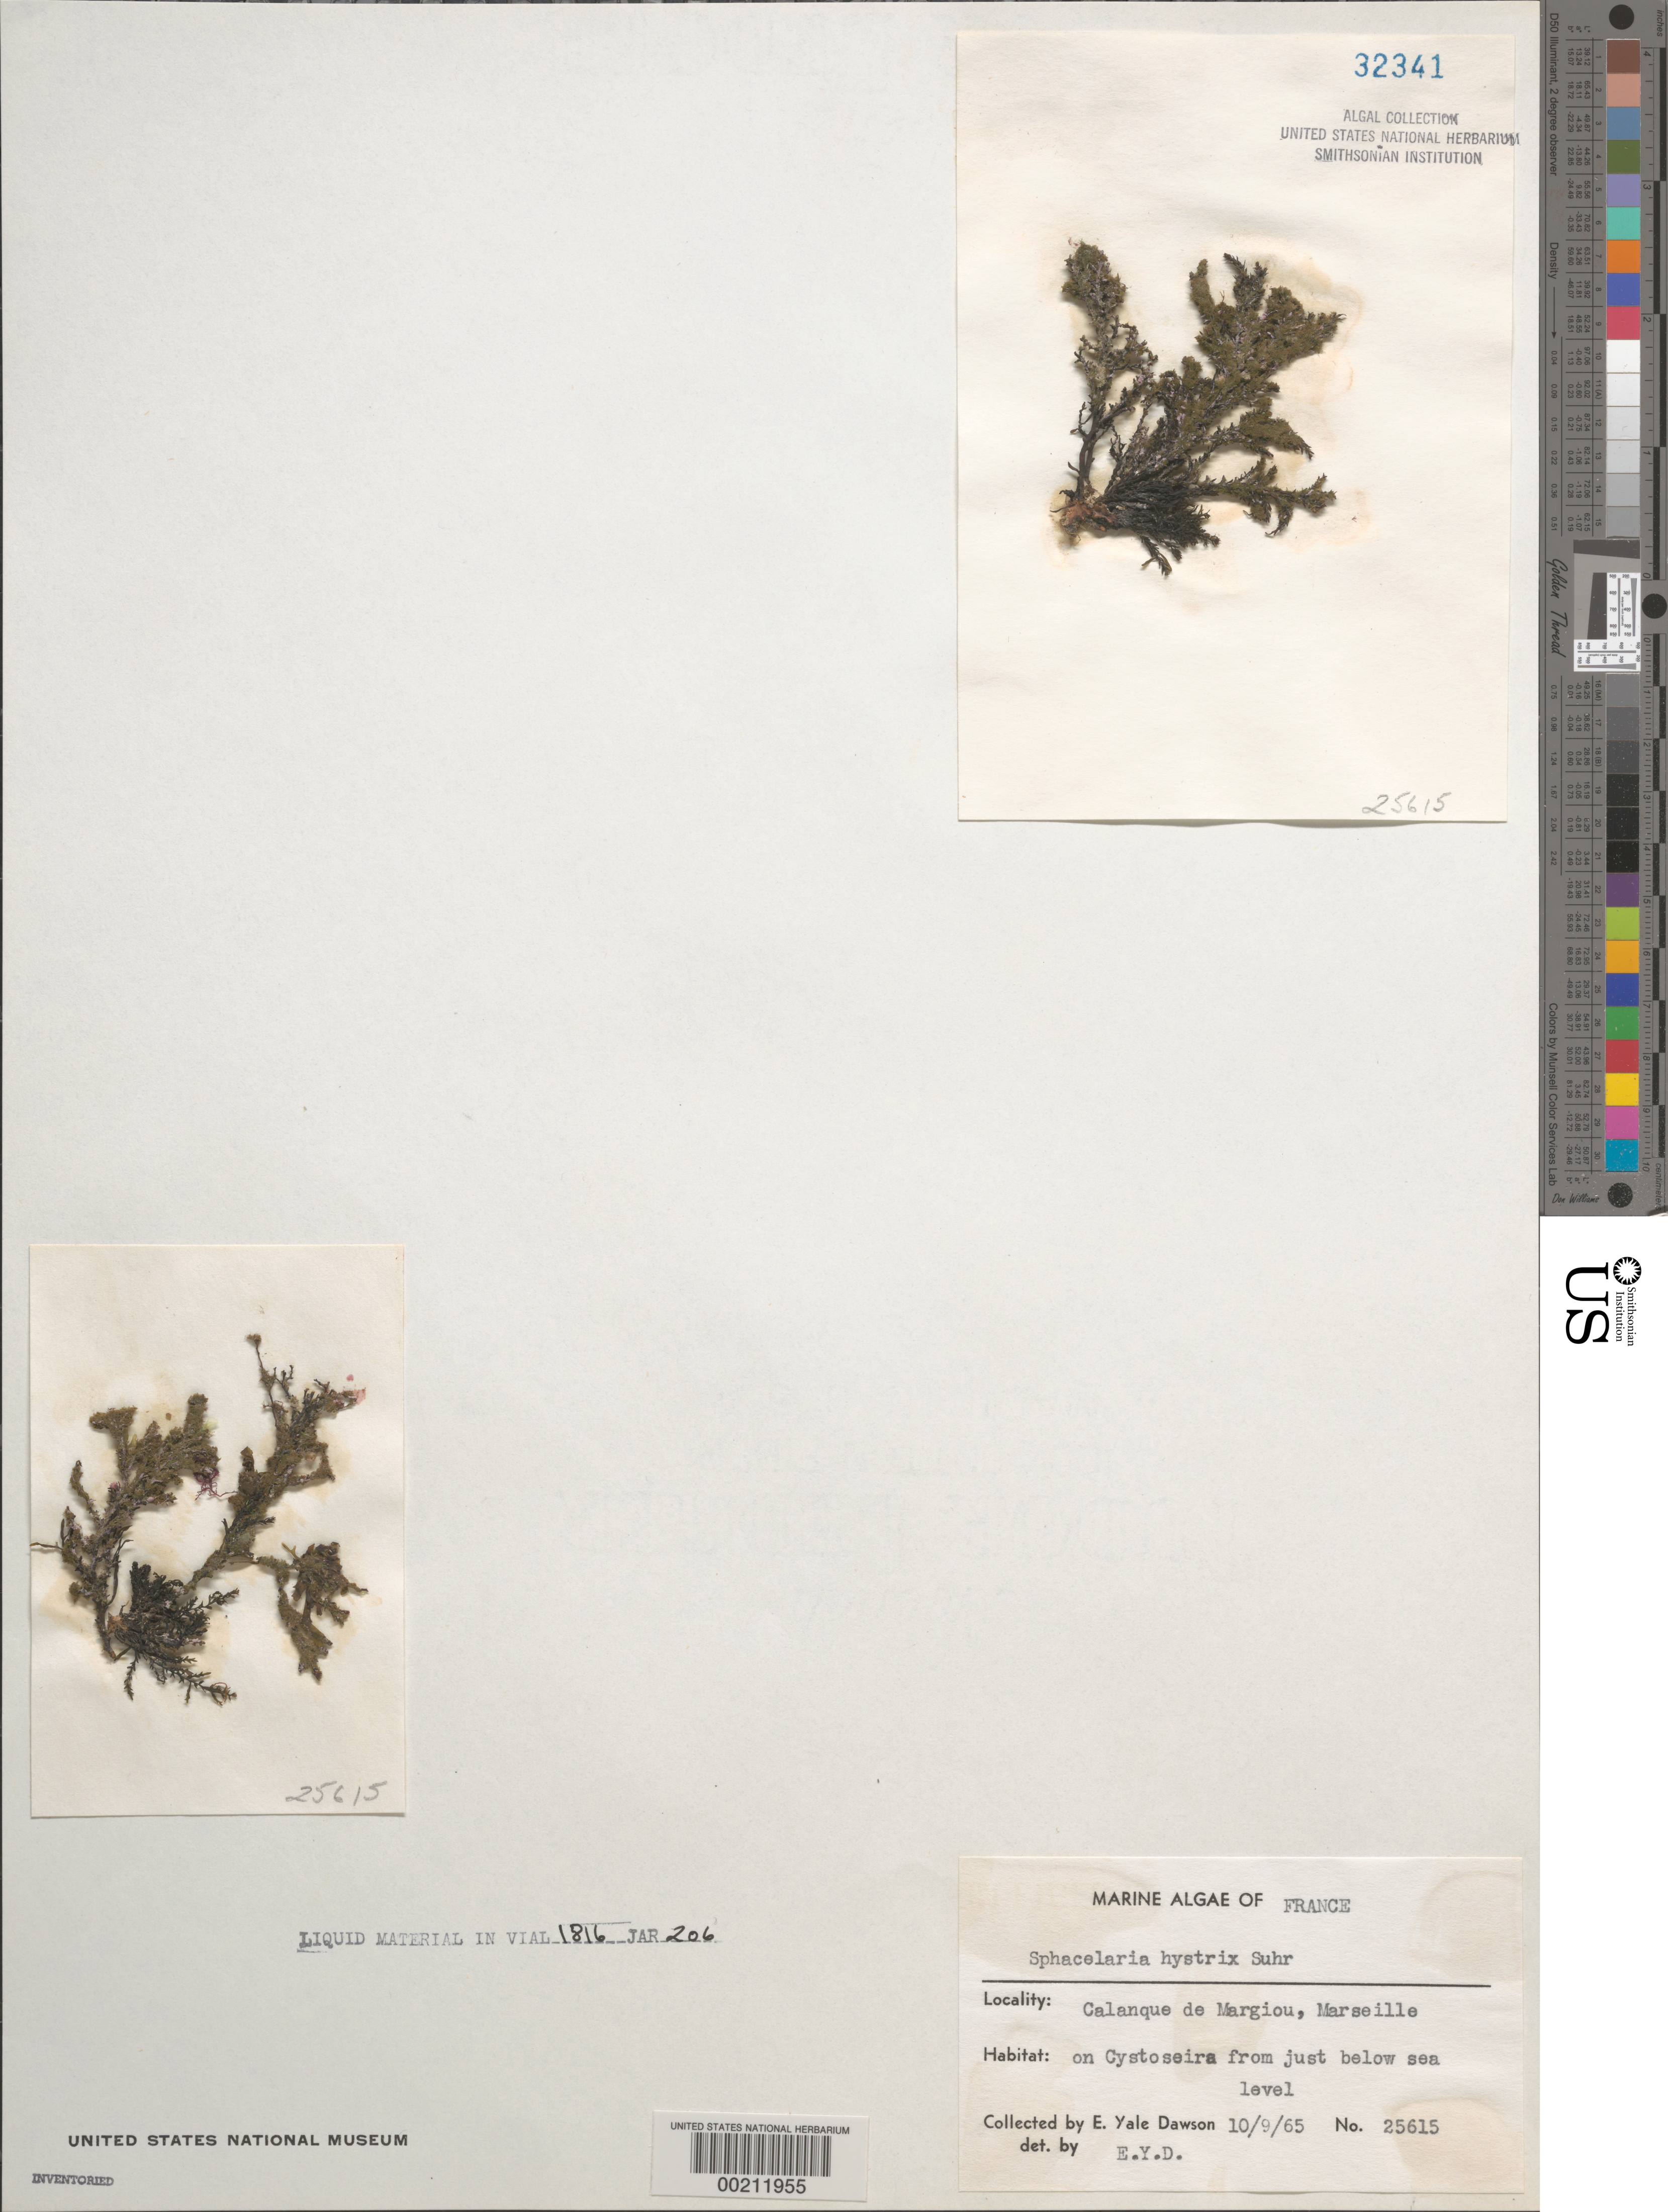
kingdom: Chromista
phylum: Ochrophyta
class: Phaeophyceae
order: Sphacelariales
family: Sphacelariaceae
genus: Sphacelaria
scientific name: Sphacelaria cirrosa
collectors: E. Y. Dawson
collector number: EYD 25615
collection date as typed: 09 Oct 1965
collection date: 1965-10-09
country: France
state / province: Provence-Alpes-Côte d'Azur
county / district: Bouches-du-Rhône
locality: Calanque de Morgiou, Marseille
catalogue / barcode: US 32341